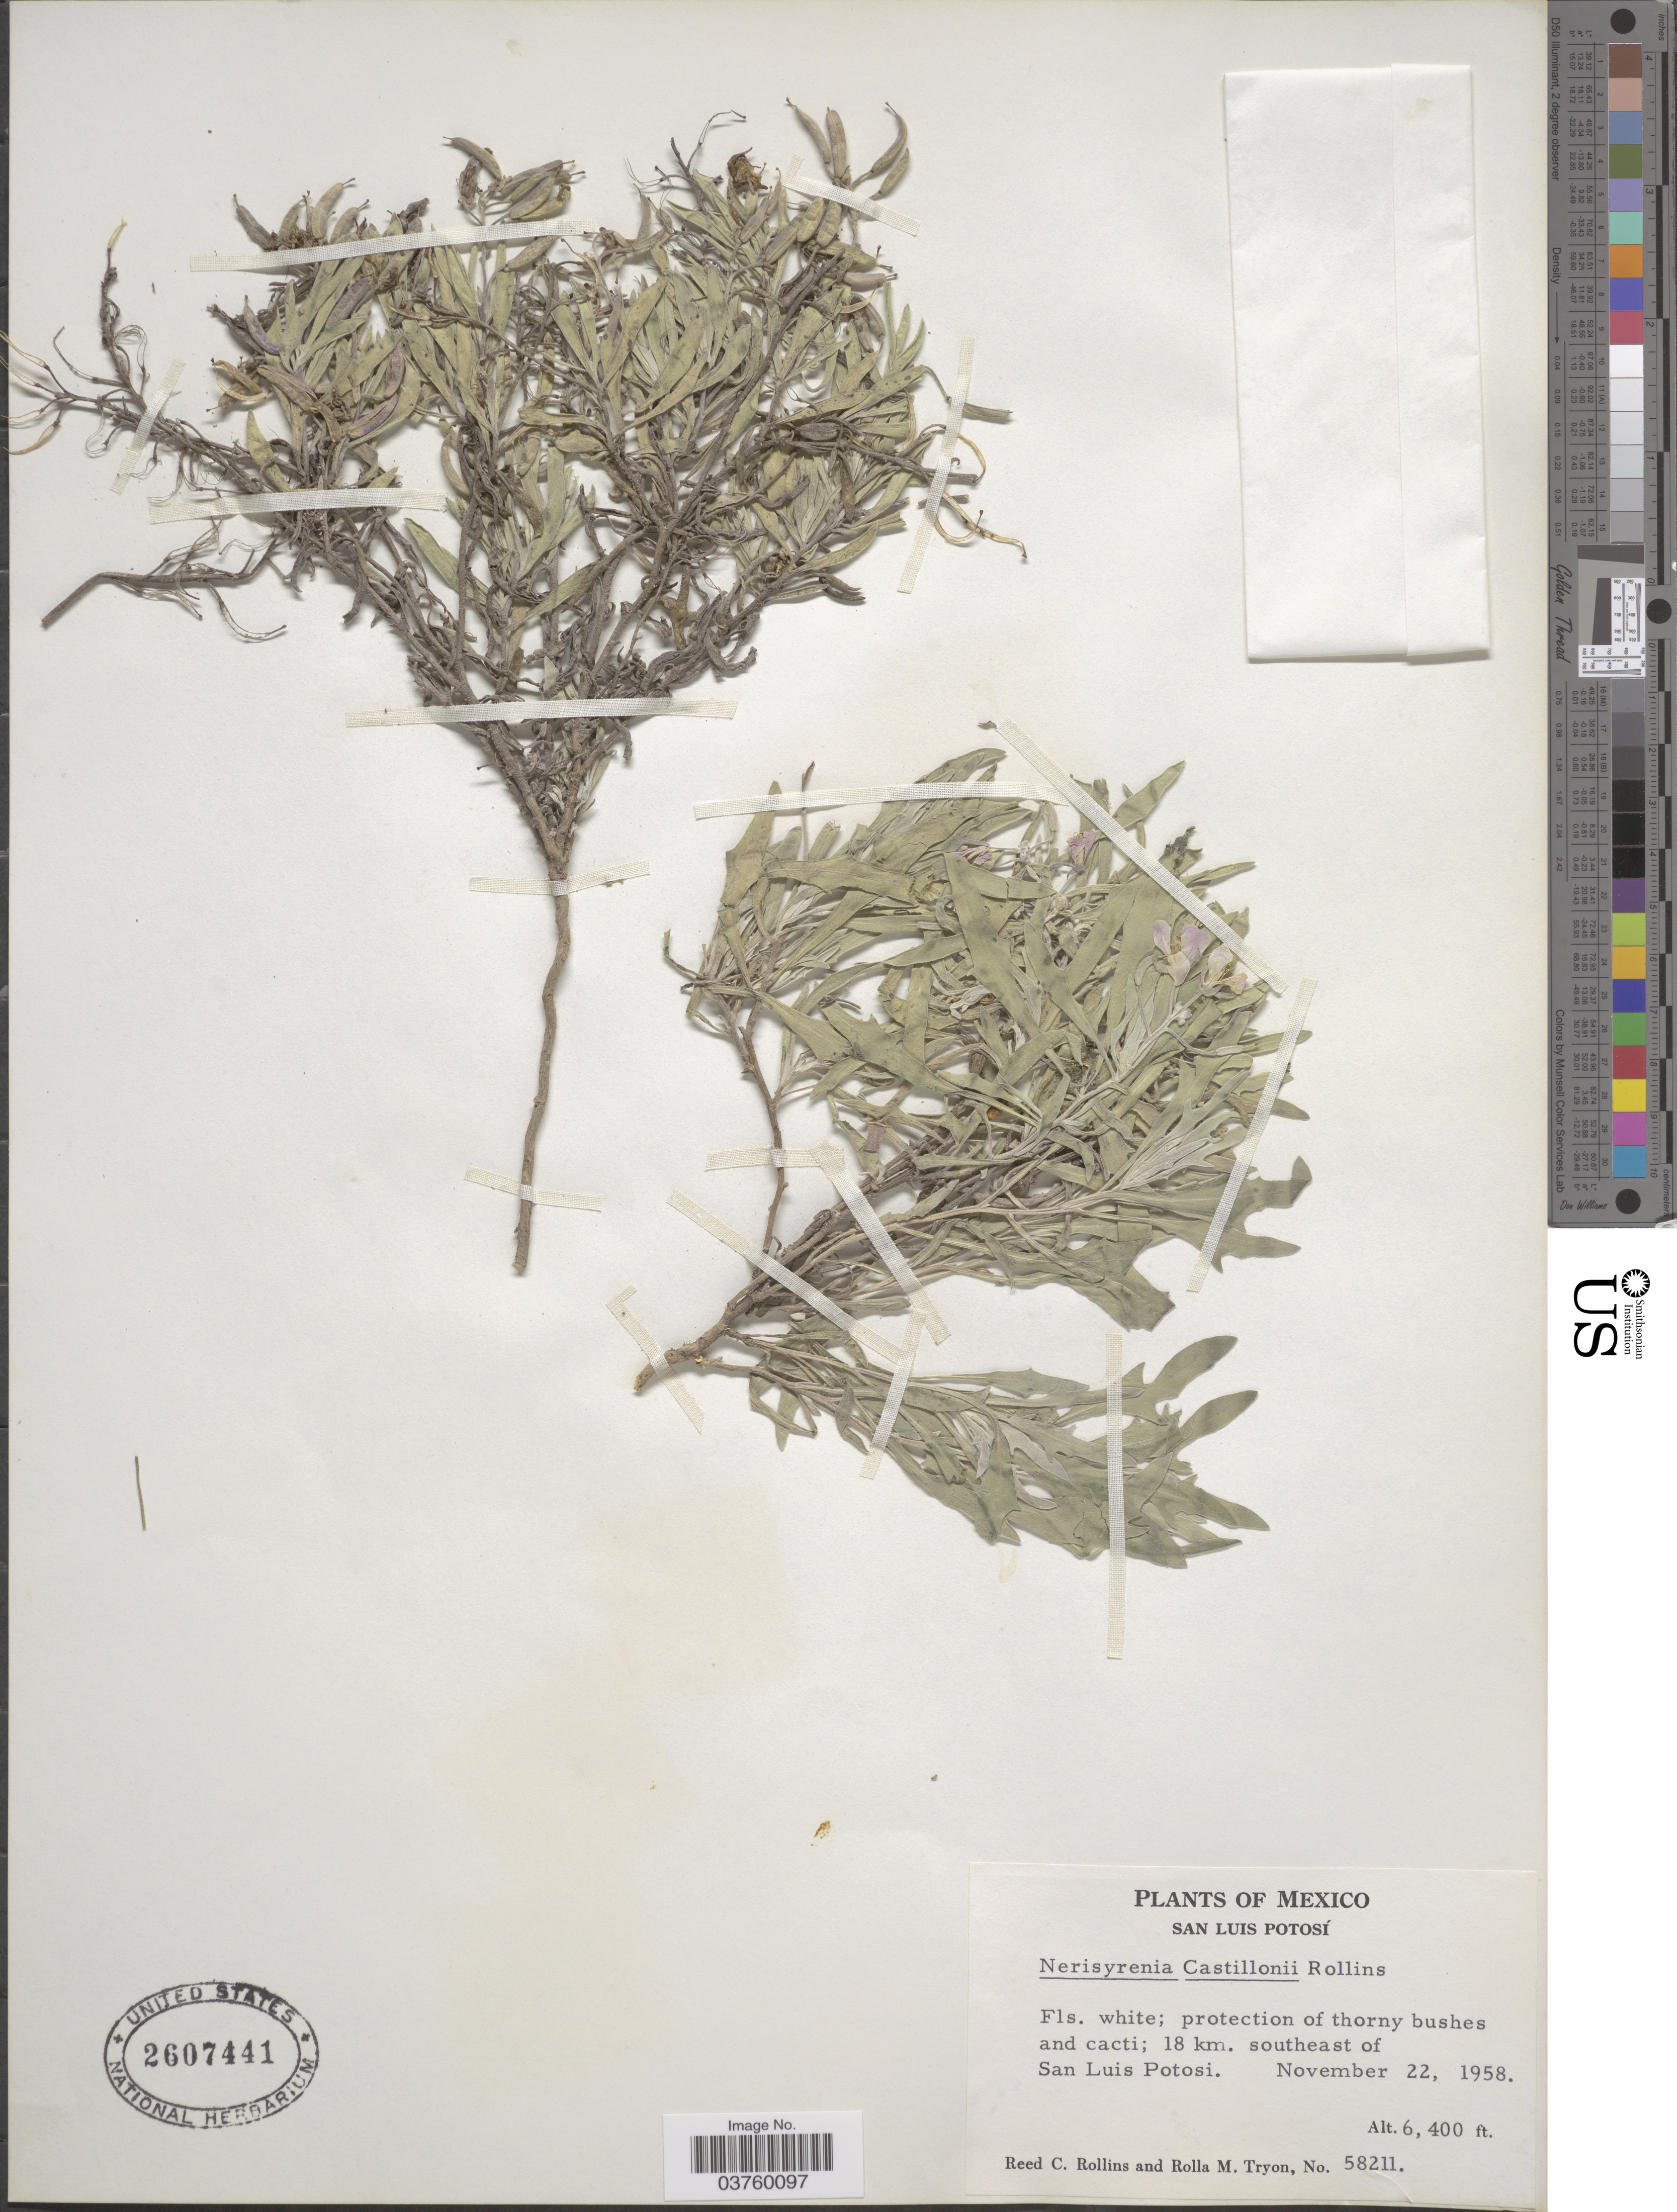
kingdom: Plantae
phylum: Tracheophyta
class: Magnoliopsida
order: Brassicales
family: Brassicaceae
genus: Nerisyrenia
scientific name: Nerisyrenia castillonii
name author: Rollins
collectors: R. C. Rollins & R. M. Tryon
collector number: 58211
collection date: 1958-11-22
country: Mexico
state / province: San Luis Potosí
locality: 18 km. southeast of San Luis Potosi.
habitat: protection of thorny bushes and cacti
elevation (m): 1951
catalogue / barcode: US 2607441